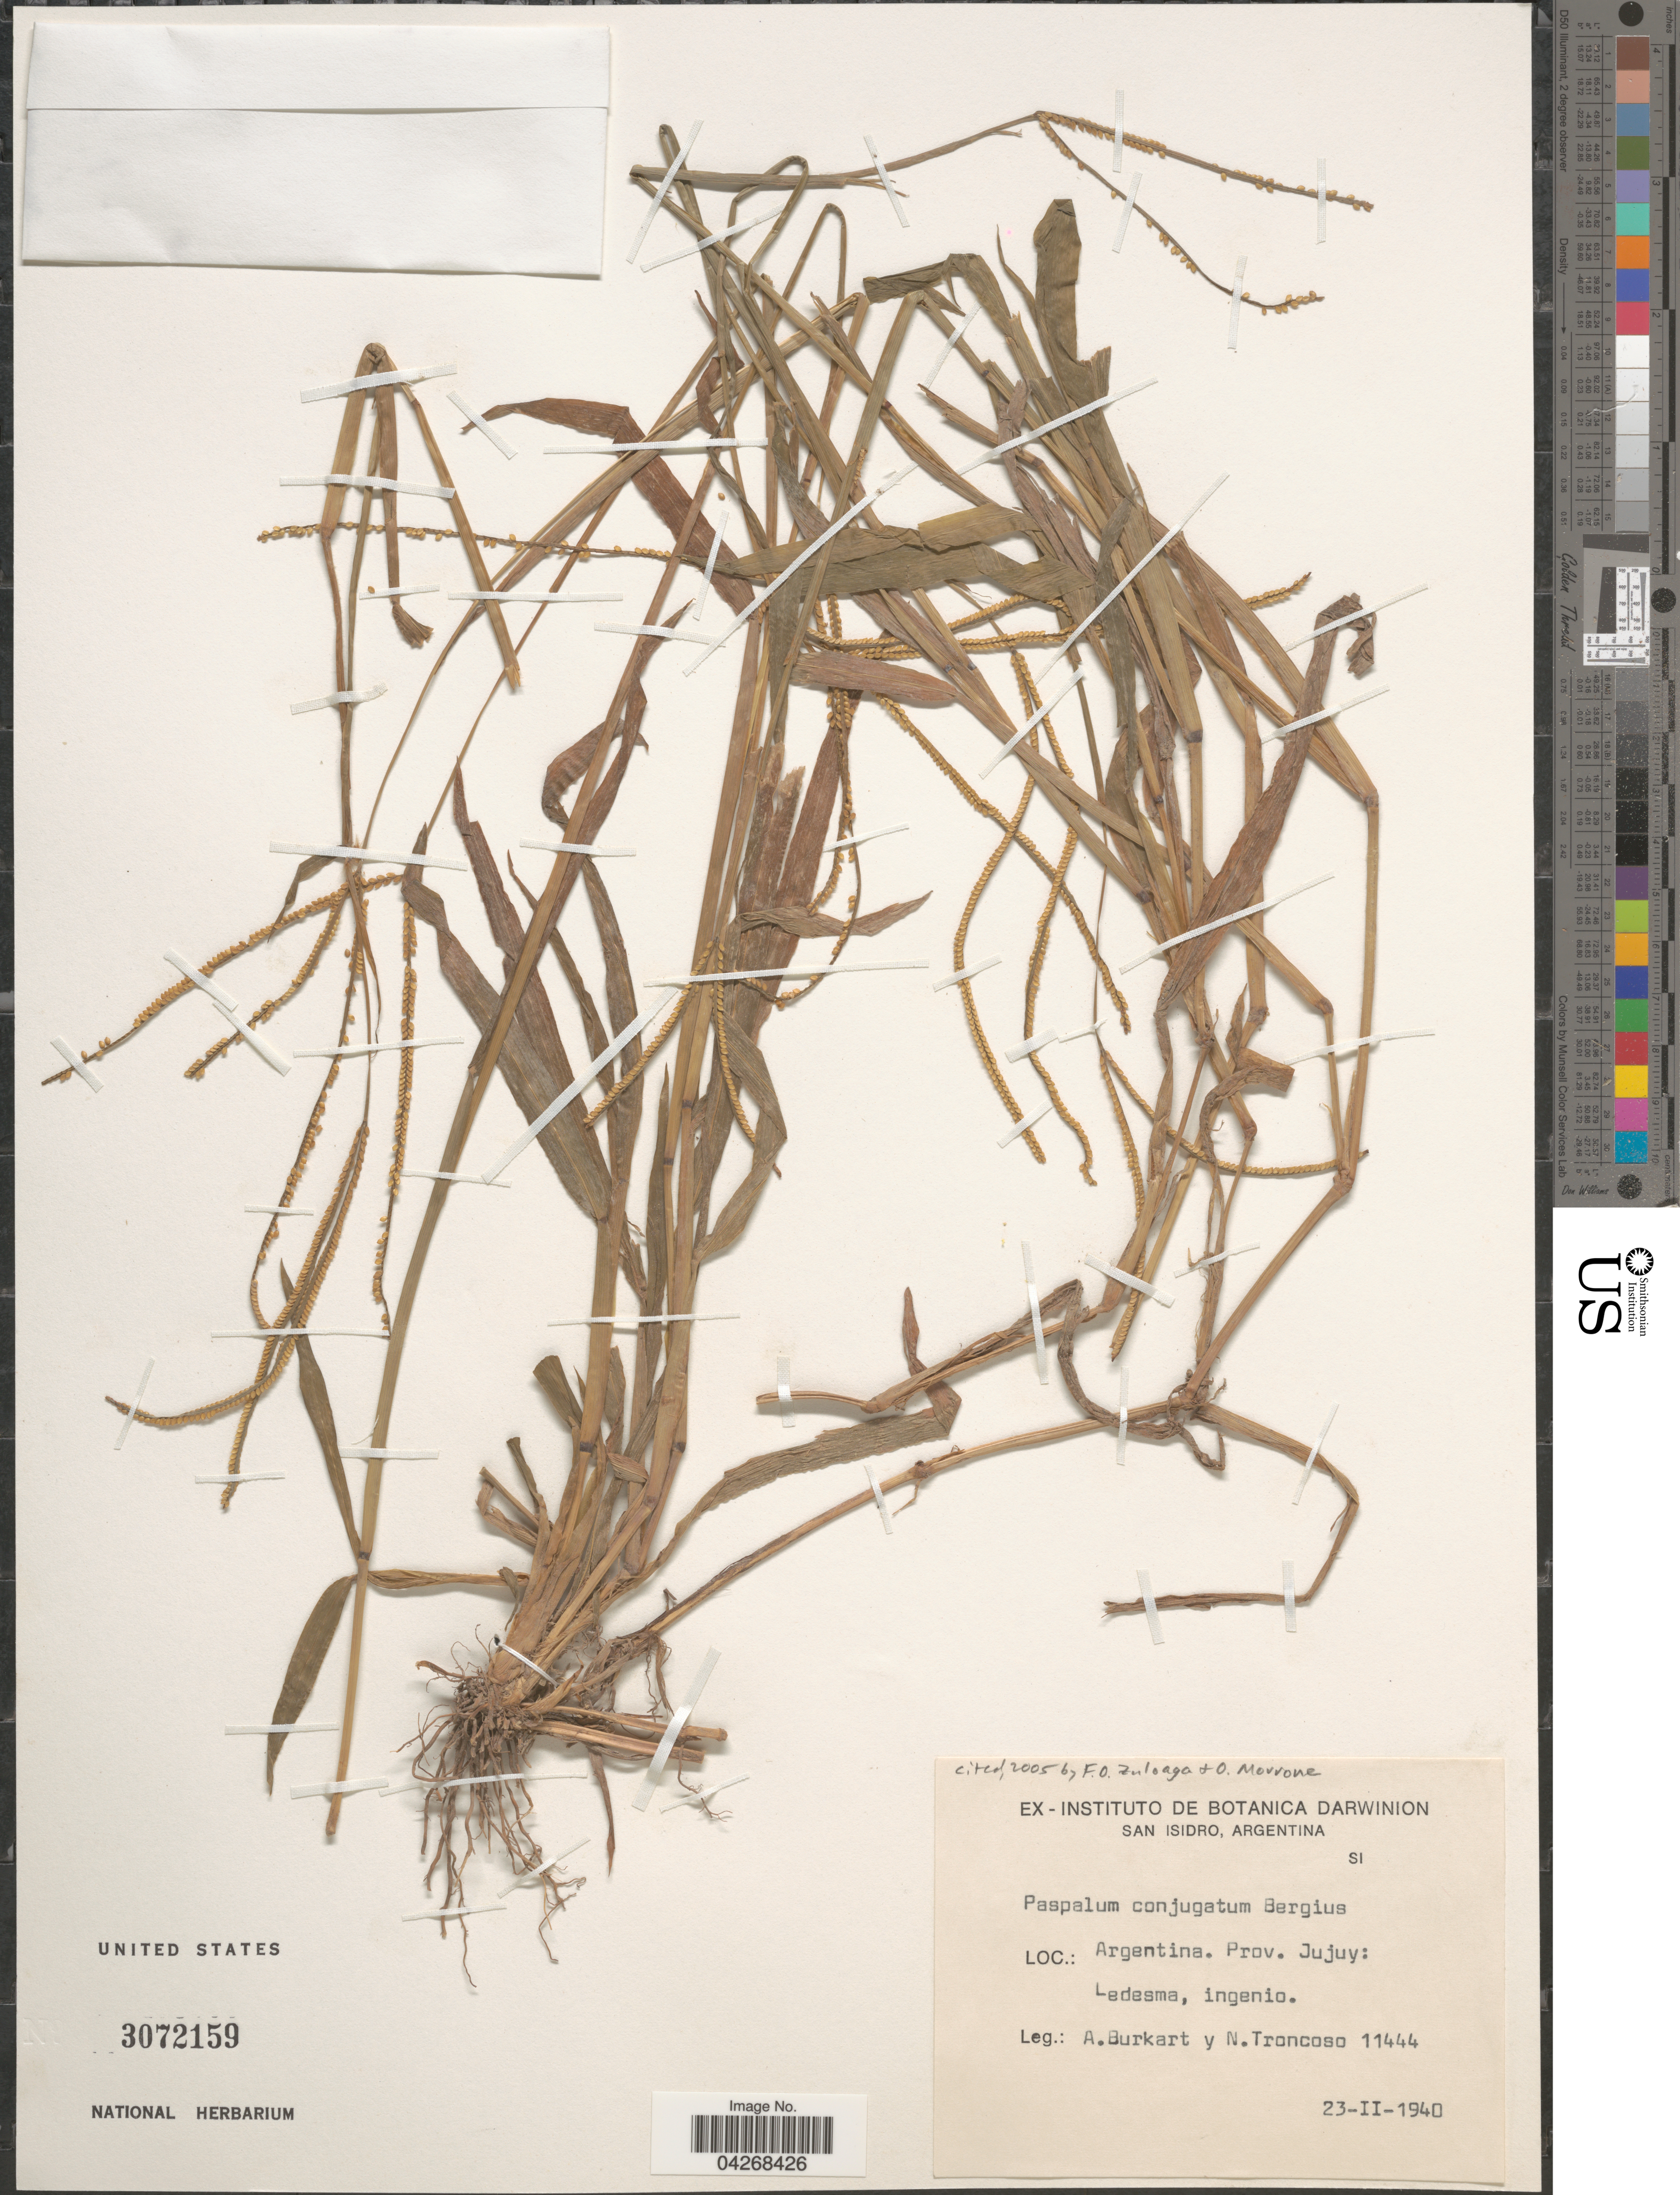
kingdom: Plantae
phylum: Tracheophyta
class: Liliopsida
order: Poales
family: Poaceae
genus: Paspalum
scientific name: Paspalum conjugatum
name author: P.J. Bergius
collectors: A. E. Burkart & N. Troncoso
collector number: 11444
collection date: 1940-02-23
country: Argentina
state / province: Jujuy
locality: Ledesma, ingenio.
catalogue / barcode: US 3072159